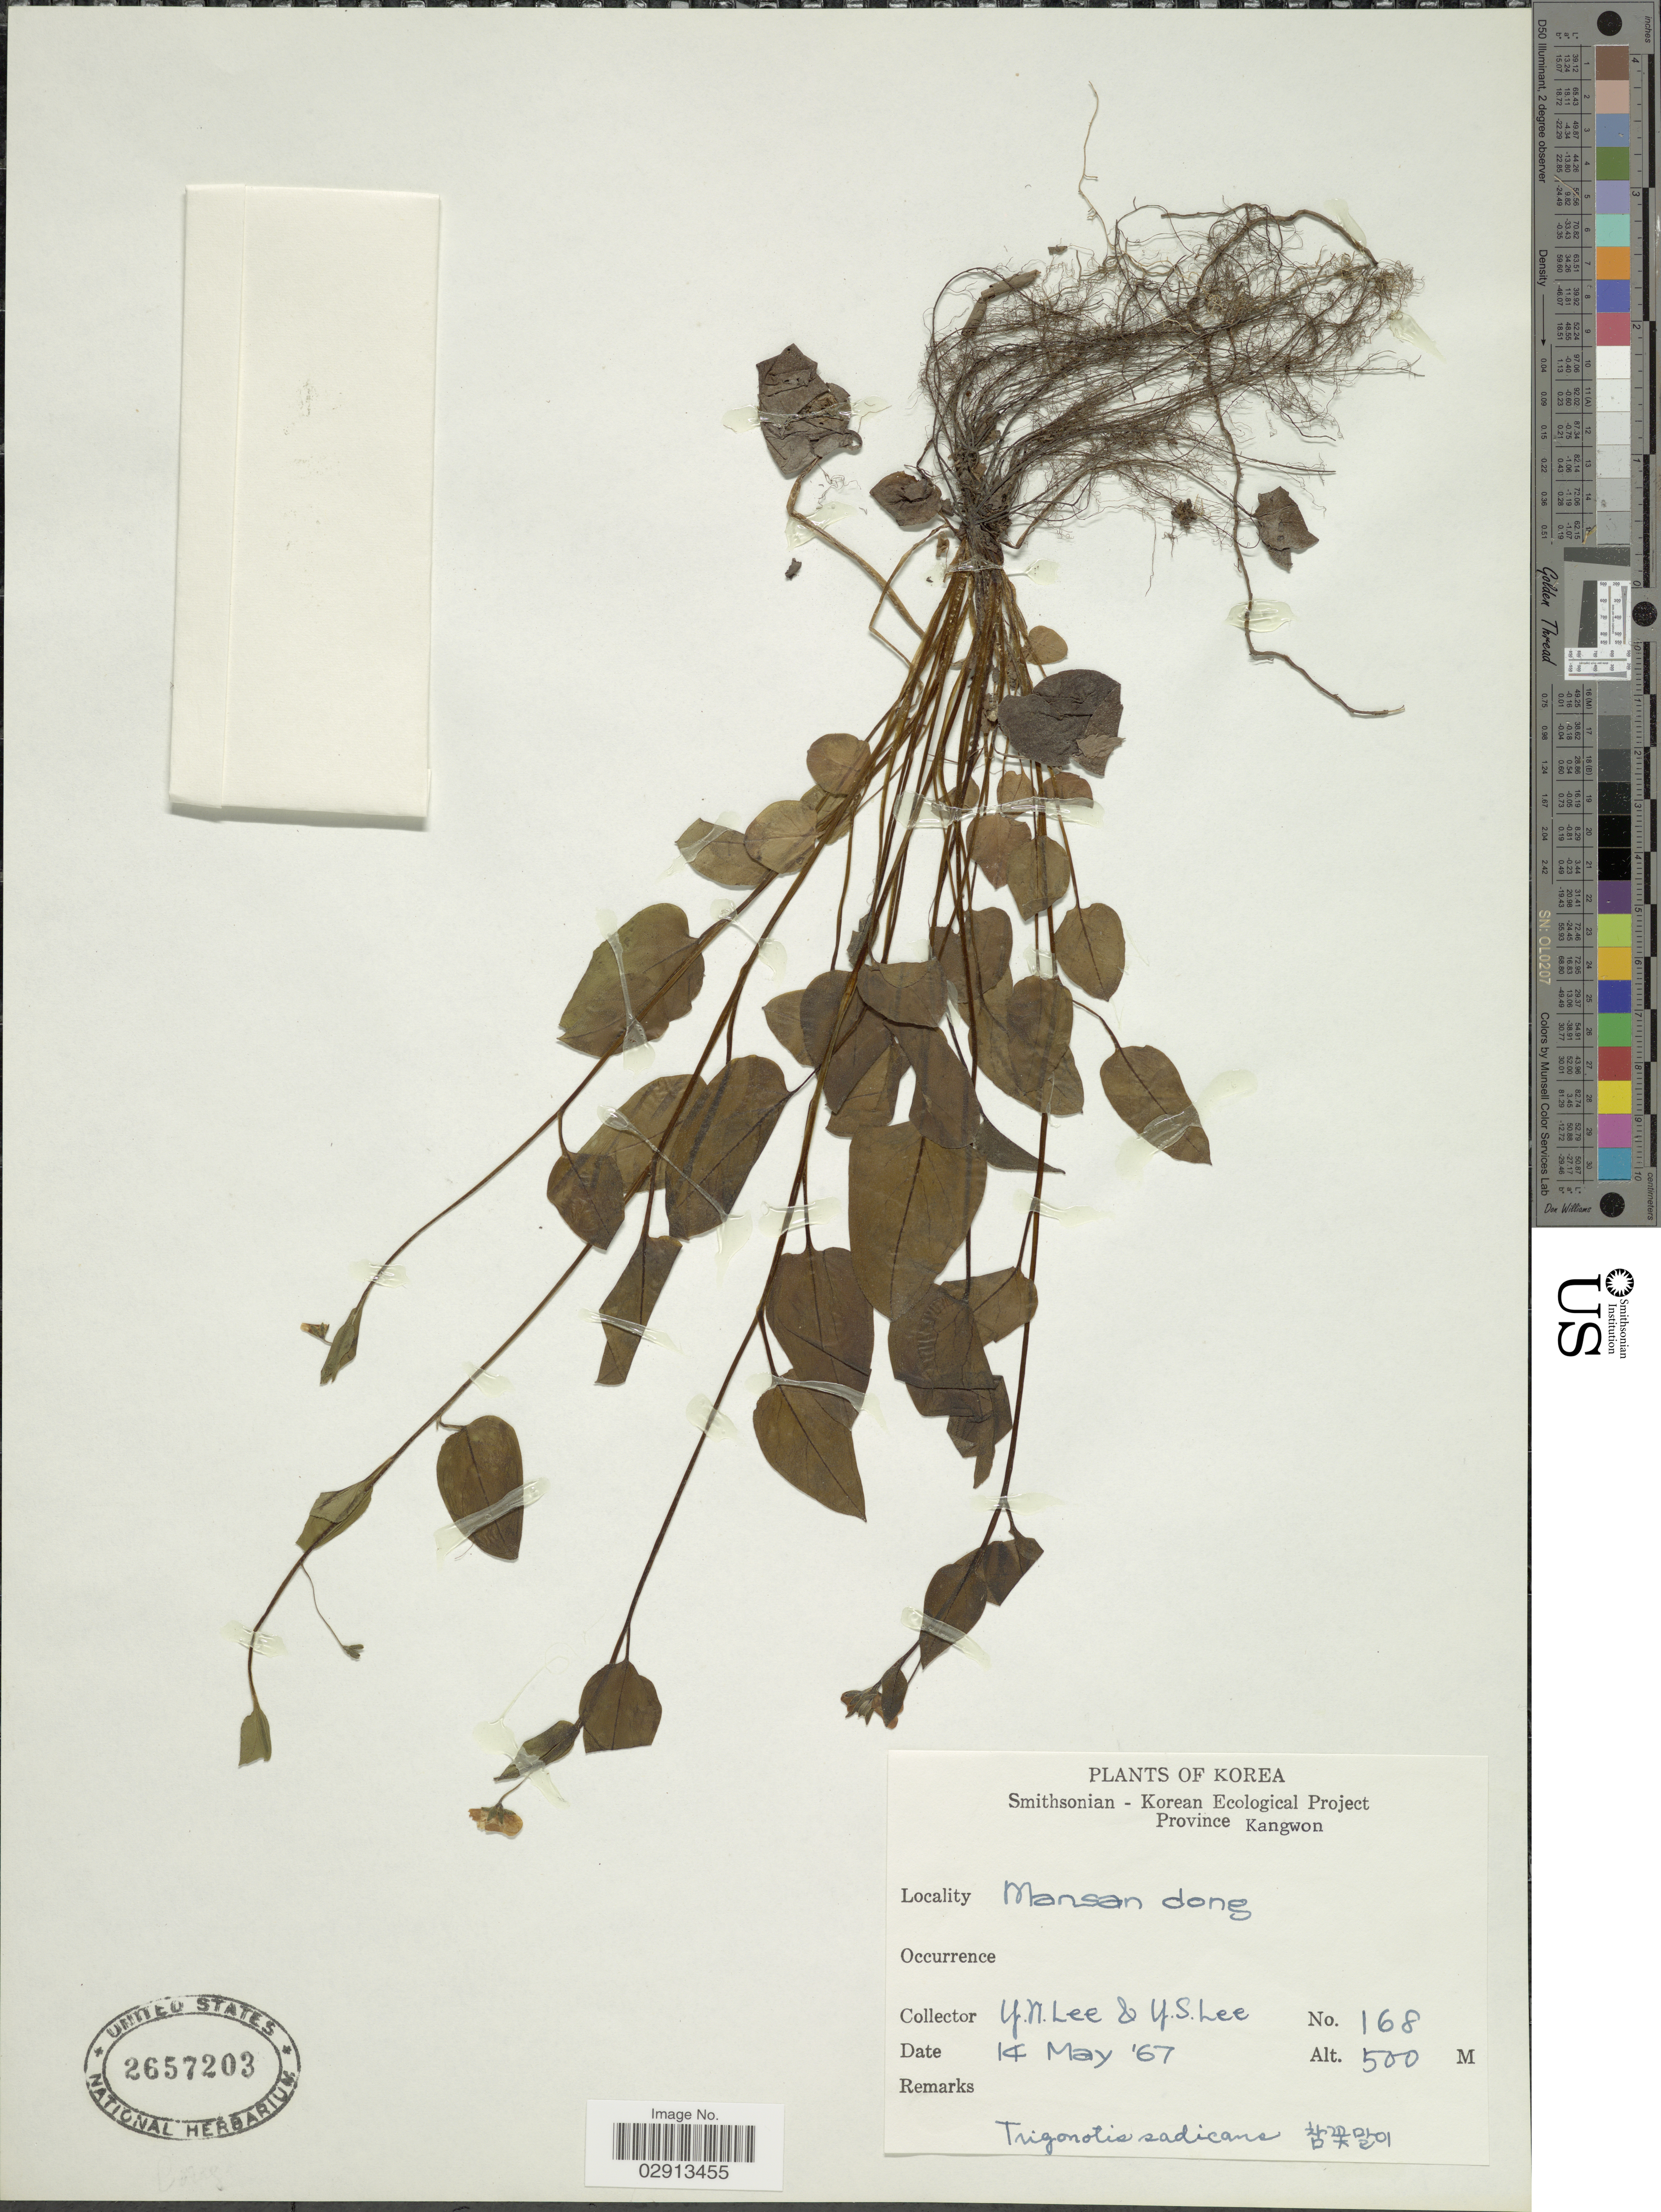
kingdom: Plantae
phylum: Tracheophyta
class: Magnoliopsida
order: Boraginales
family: Boraginaceae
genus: Trigonotis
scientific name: Trigonotis radicans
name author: Steven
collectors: Y. N. Lee & Y. S. Lee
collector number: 168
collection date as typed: Transcribed d/m/y: 14/5/67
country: North Korea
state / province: Kangwon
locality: Korea. Province Kangwon. Mansan dong.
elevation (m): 500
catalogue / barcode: US 2657203